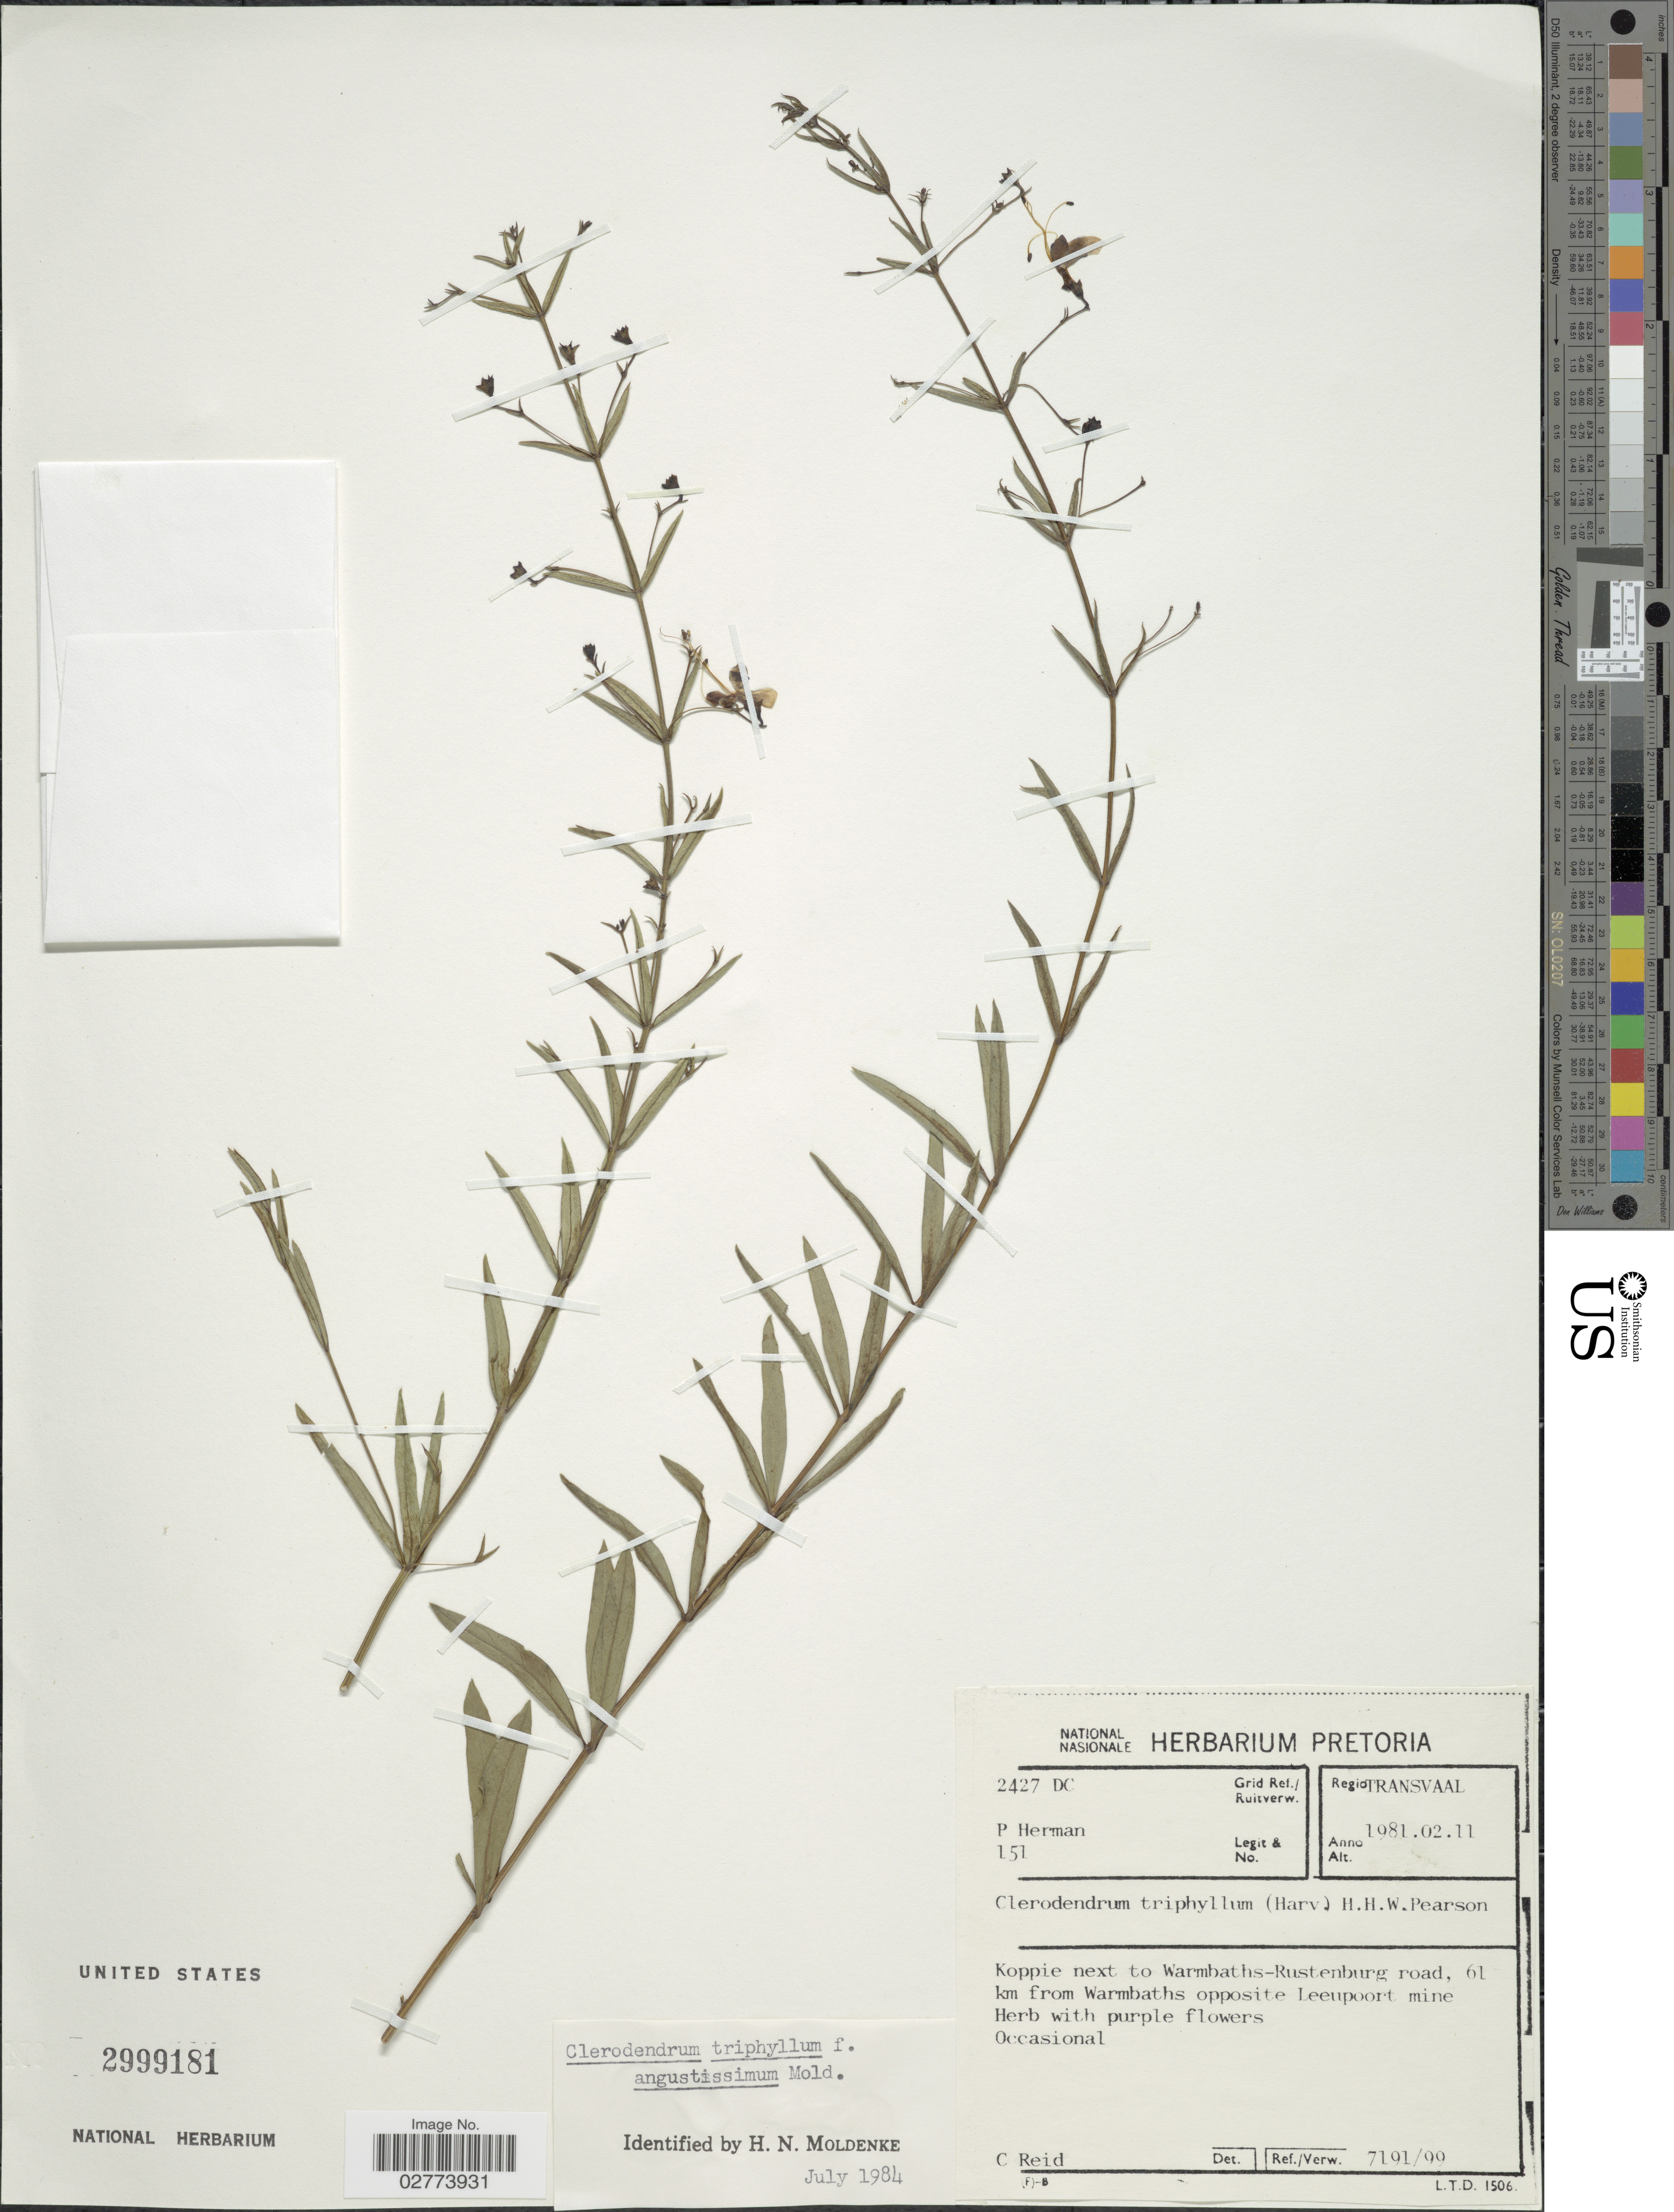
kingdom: Plantae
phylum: Tracheophyta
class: Magnoliopsida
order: Lamiales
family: Lamiaceae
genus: Clerodendrum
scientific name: Clerodendrum triphyllum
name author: (Harv.) H. Pearson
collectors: P. Herman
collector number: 151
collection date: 1981-02-11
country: South Africa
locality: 2427 DC Grid Ref./ Ruitverw. Regio Transvaal. Koppie next to Warmbaths-Rustenburg road, 61 km from Warmbaths opposite Leeupoort mine.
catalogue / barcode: US 2999181